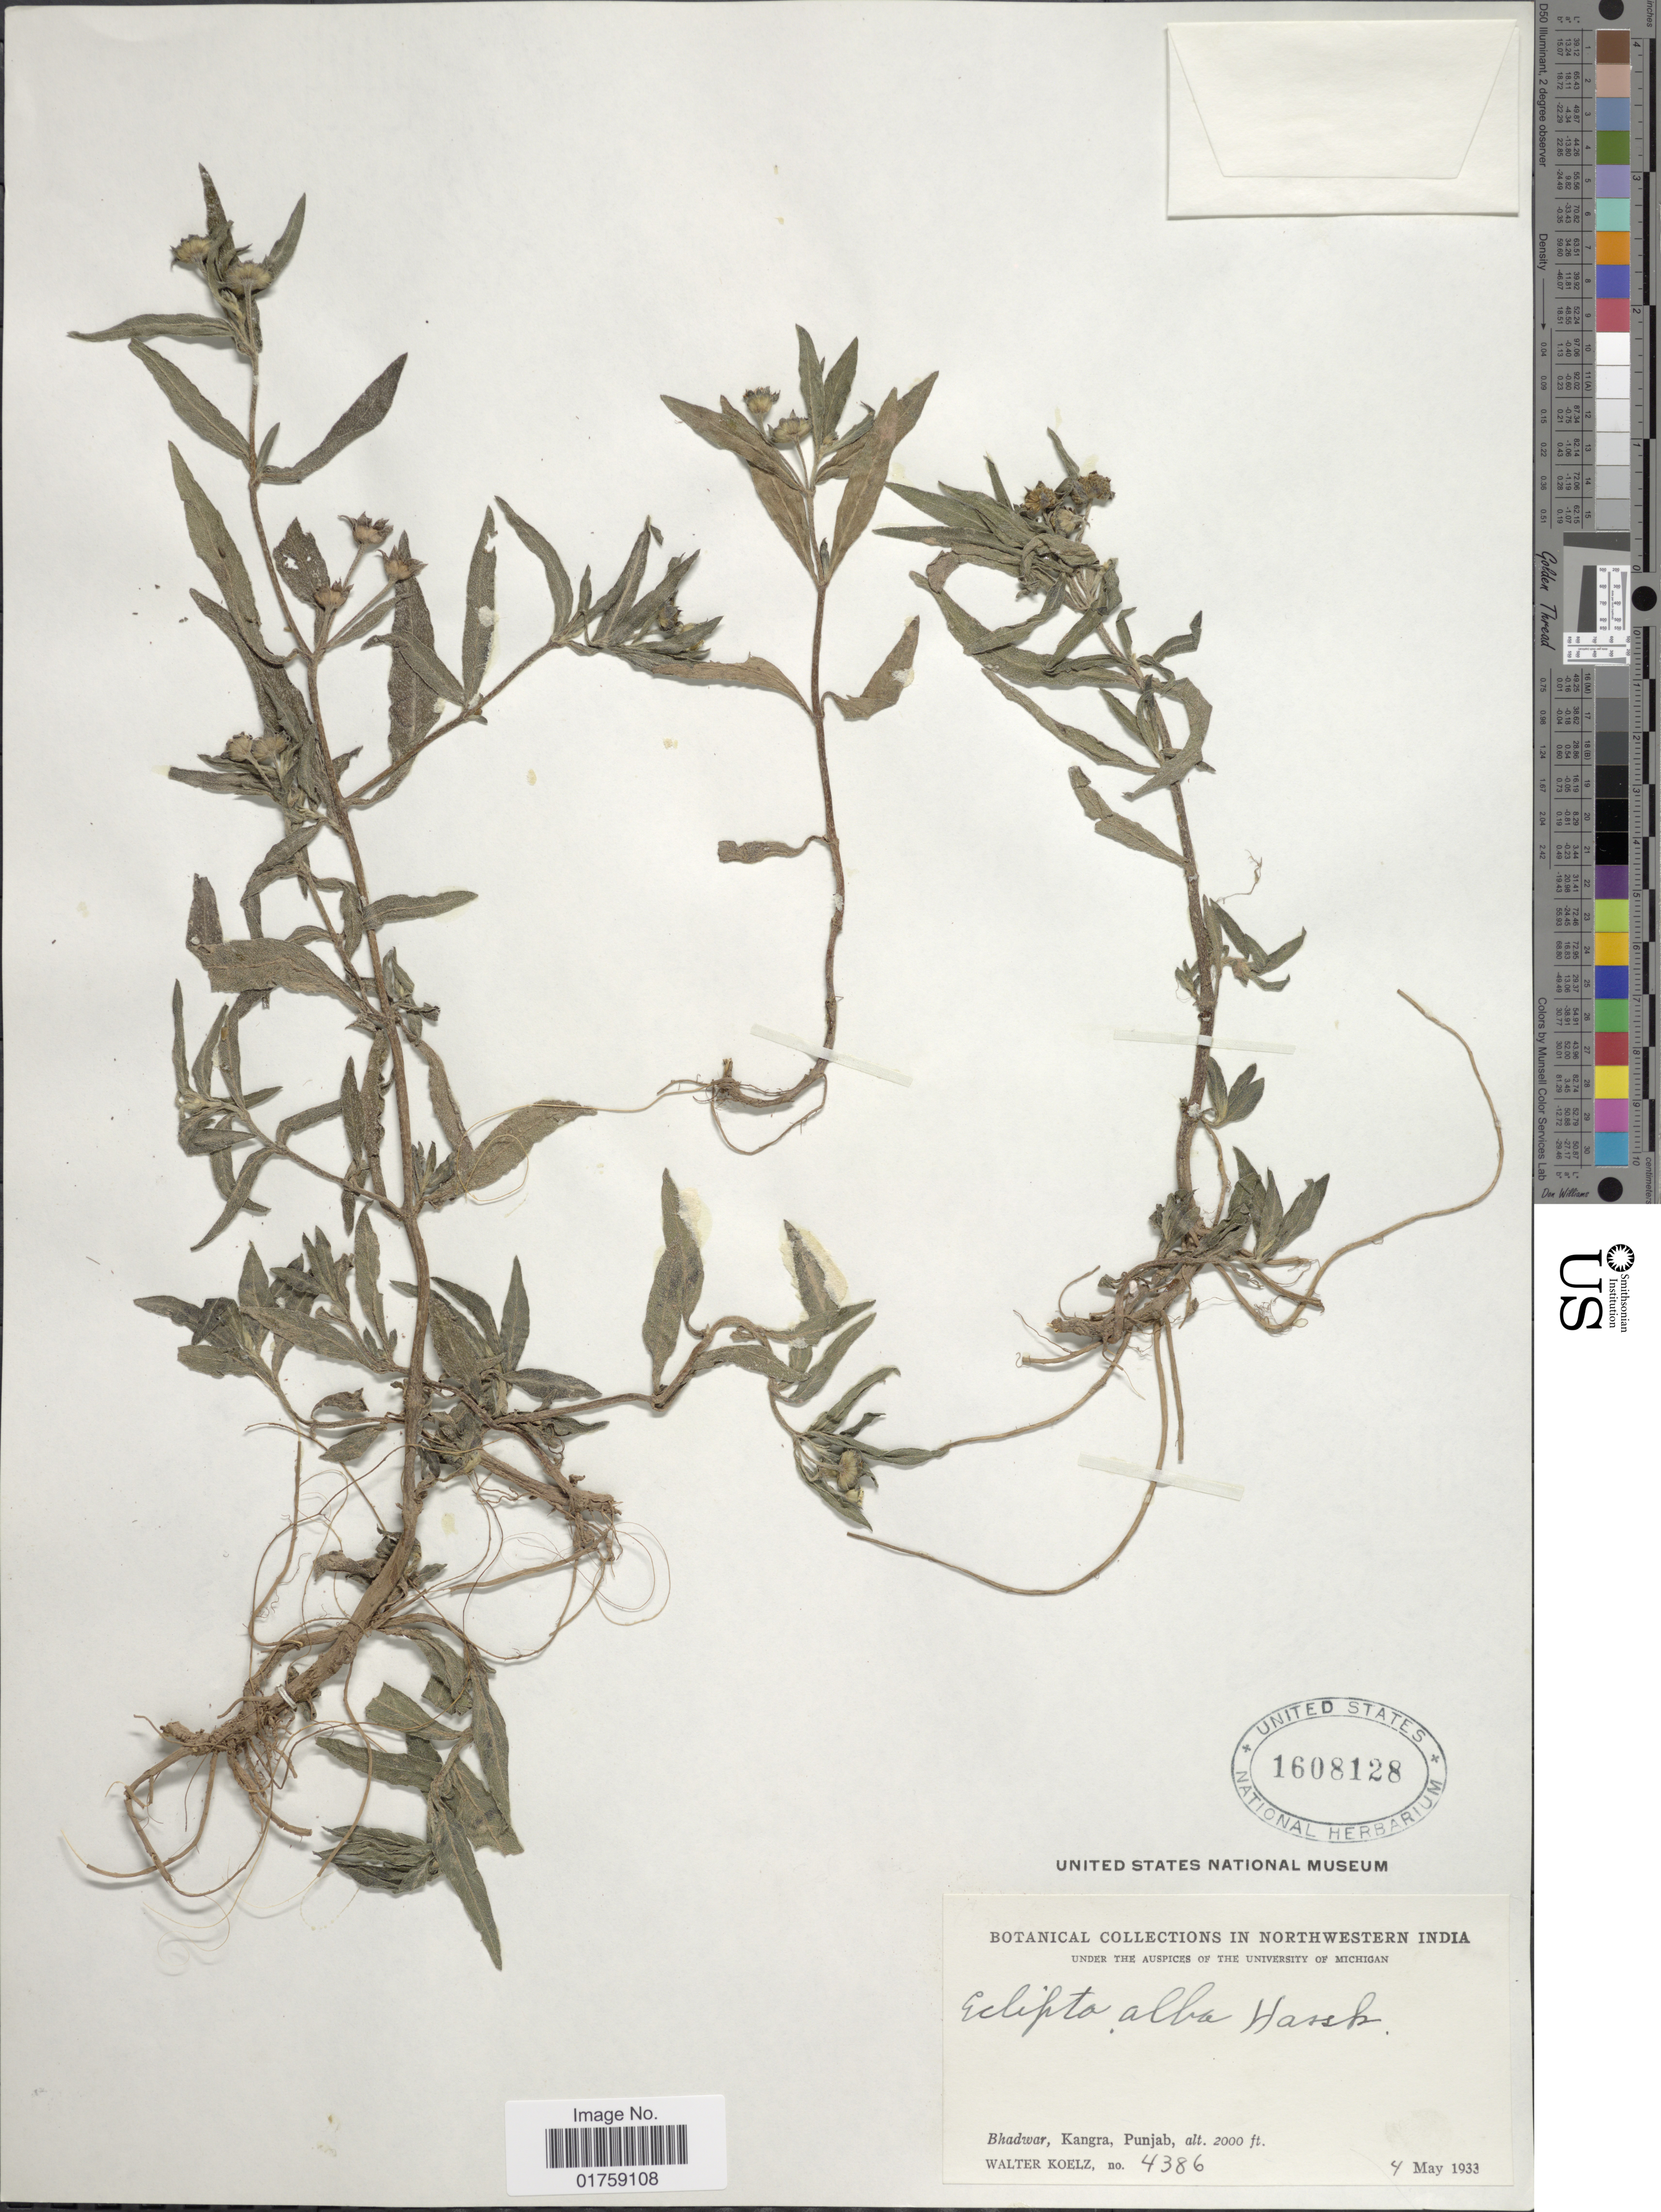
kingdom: Plantae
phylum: Tracheophyta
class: Magnoliopsida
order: Asterales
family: Asteraceae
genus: Eclipta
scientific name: Eclipta prostrata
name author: (L.) L.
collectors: W. N. Koelz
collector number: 4386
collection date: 1933-05-04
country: India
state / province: Himachal Pradesh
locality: Northwestern India. Bhadwar, Kangra, Punjab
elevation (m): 610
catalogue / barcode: US 1608128